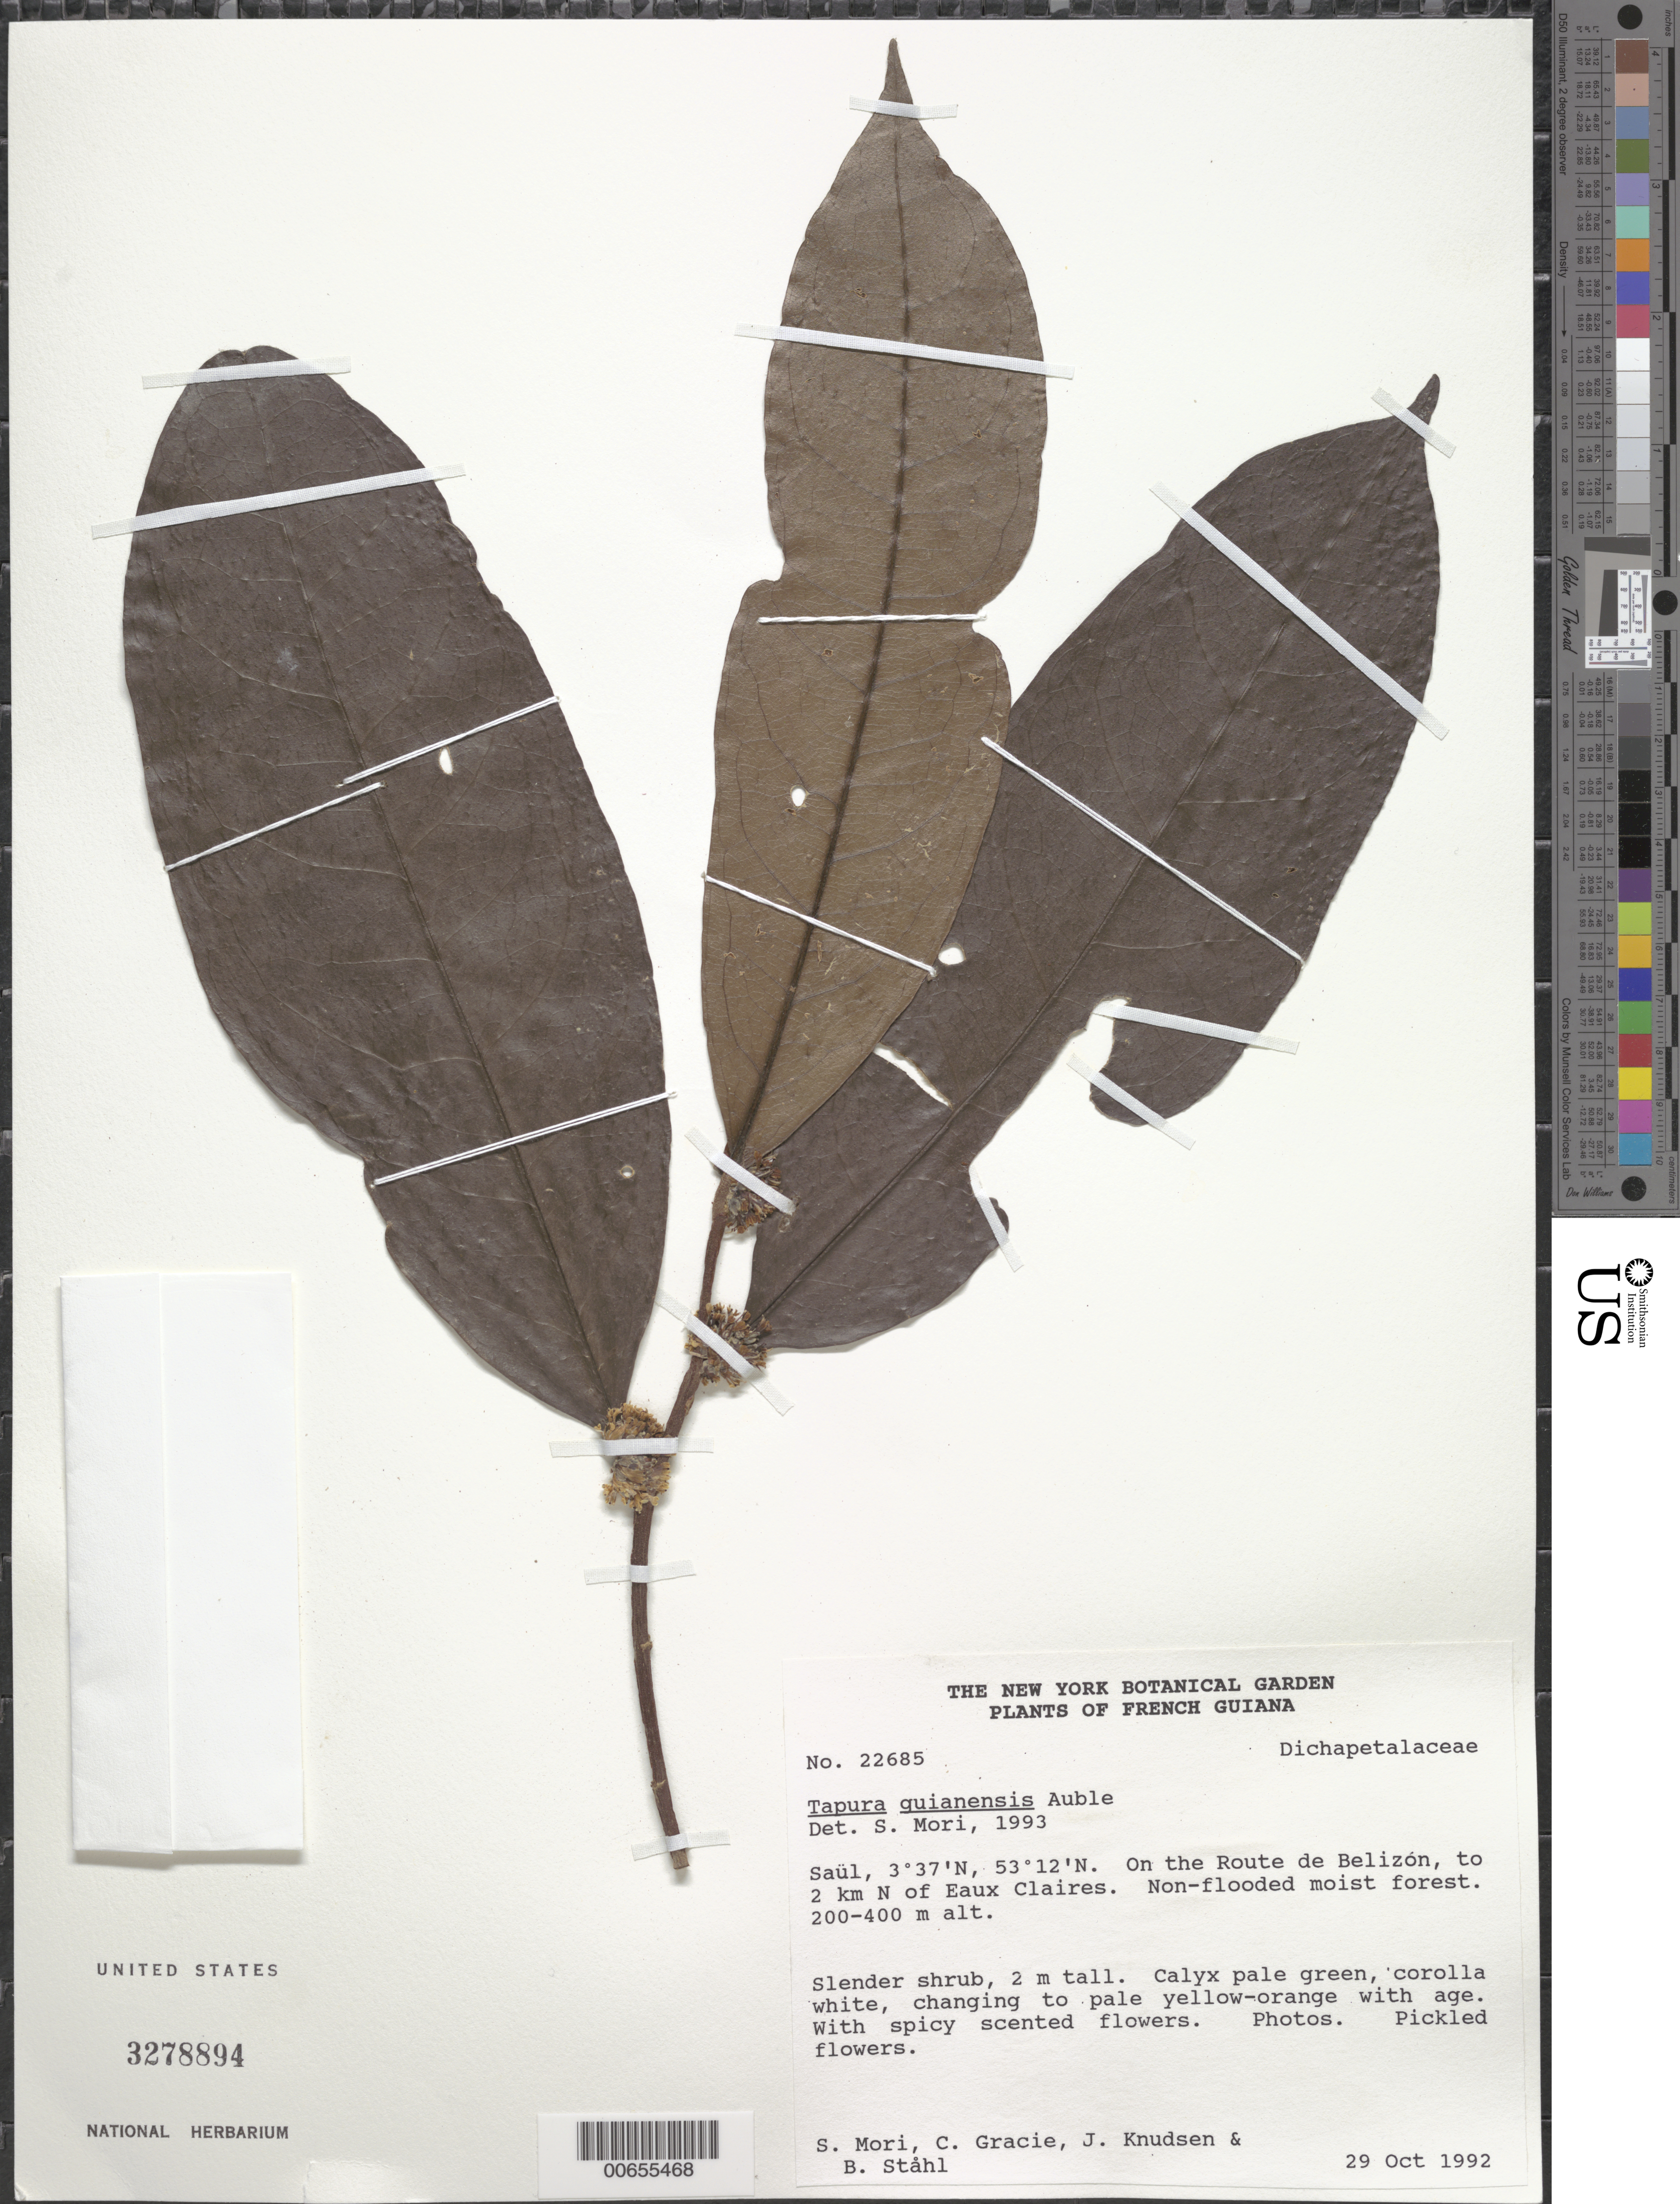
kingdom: Plantae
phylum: Tracheophyta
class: Magnoliopsida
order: Malpighiales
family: Dichapetalaceae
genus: Tapura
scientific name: Tapura guianensis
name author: Aubl.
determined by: Mori, Scott A.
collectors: S. Mori, C. A. Gracie, J. Knudsen & B. Ståhl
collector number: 22685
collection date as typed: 29-Oct-92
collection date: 1992-10-29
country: French Guiana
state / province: Saint-Laurent-du-Maroni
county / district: Saül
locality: Saül, Route de Bélizon, to 2 km N of Eaux Claires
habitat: Non-flooded moist forest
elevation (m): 200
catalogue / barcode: US 3278894